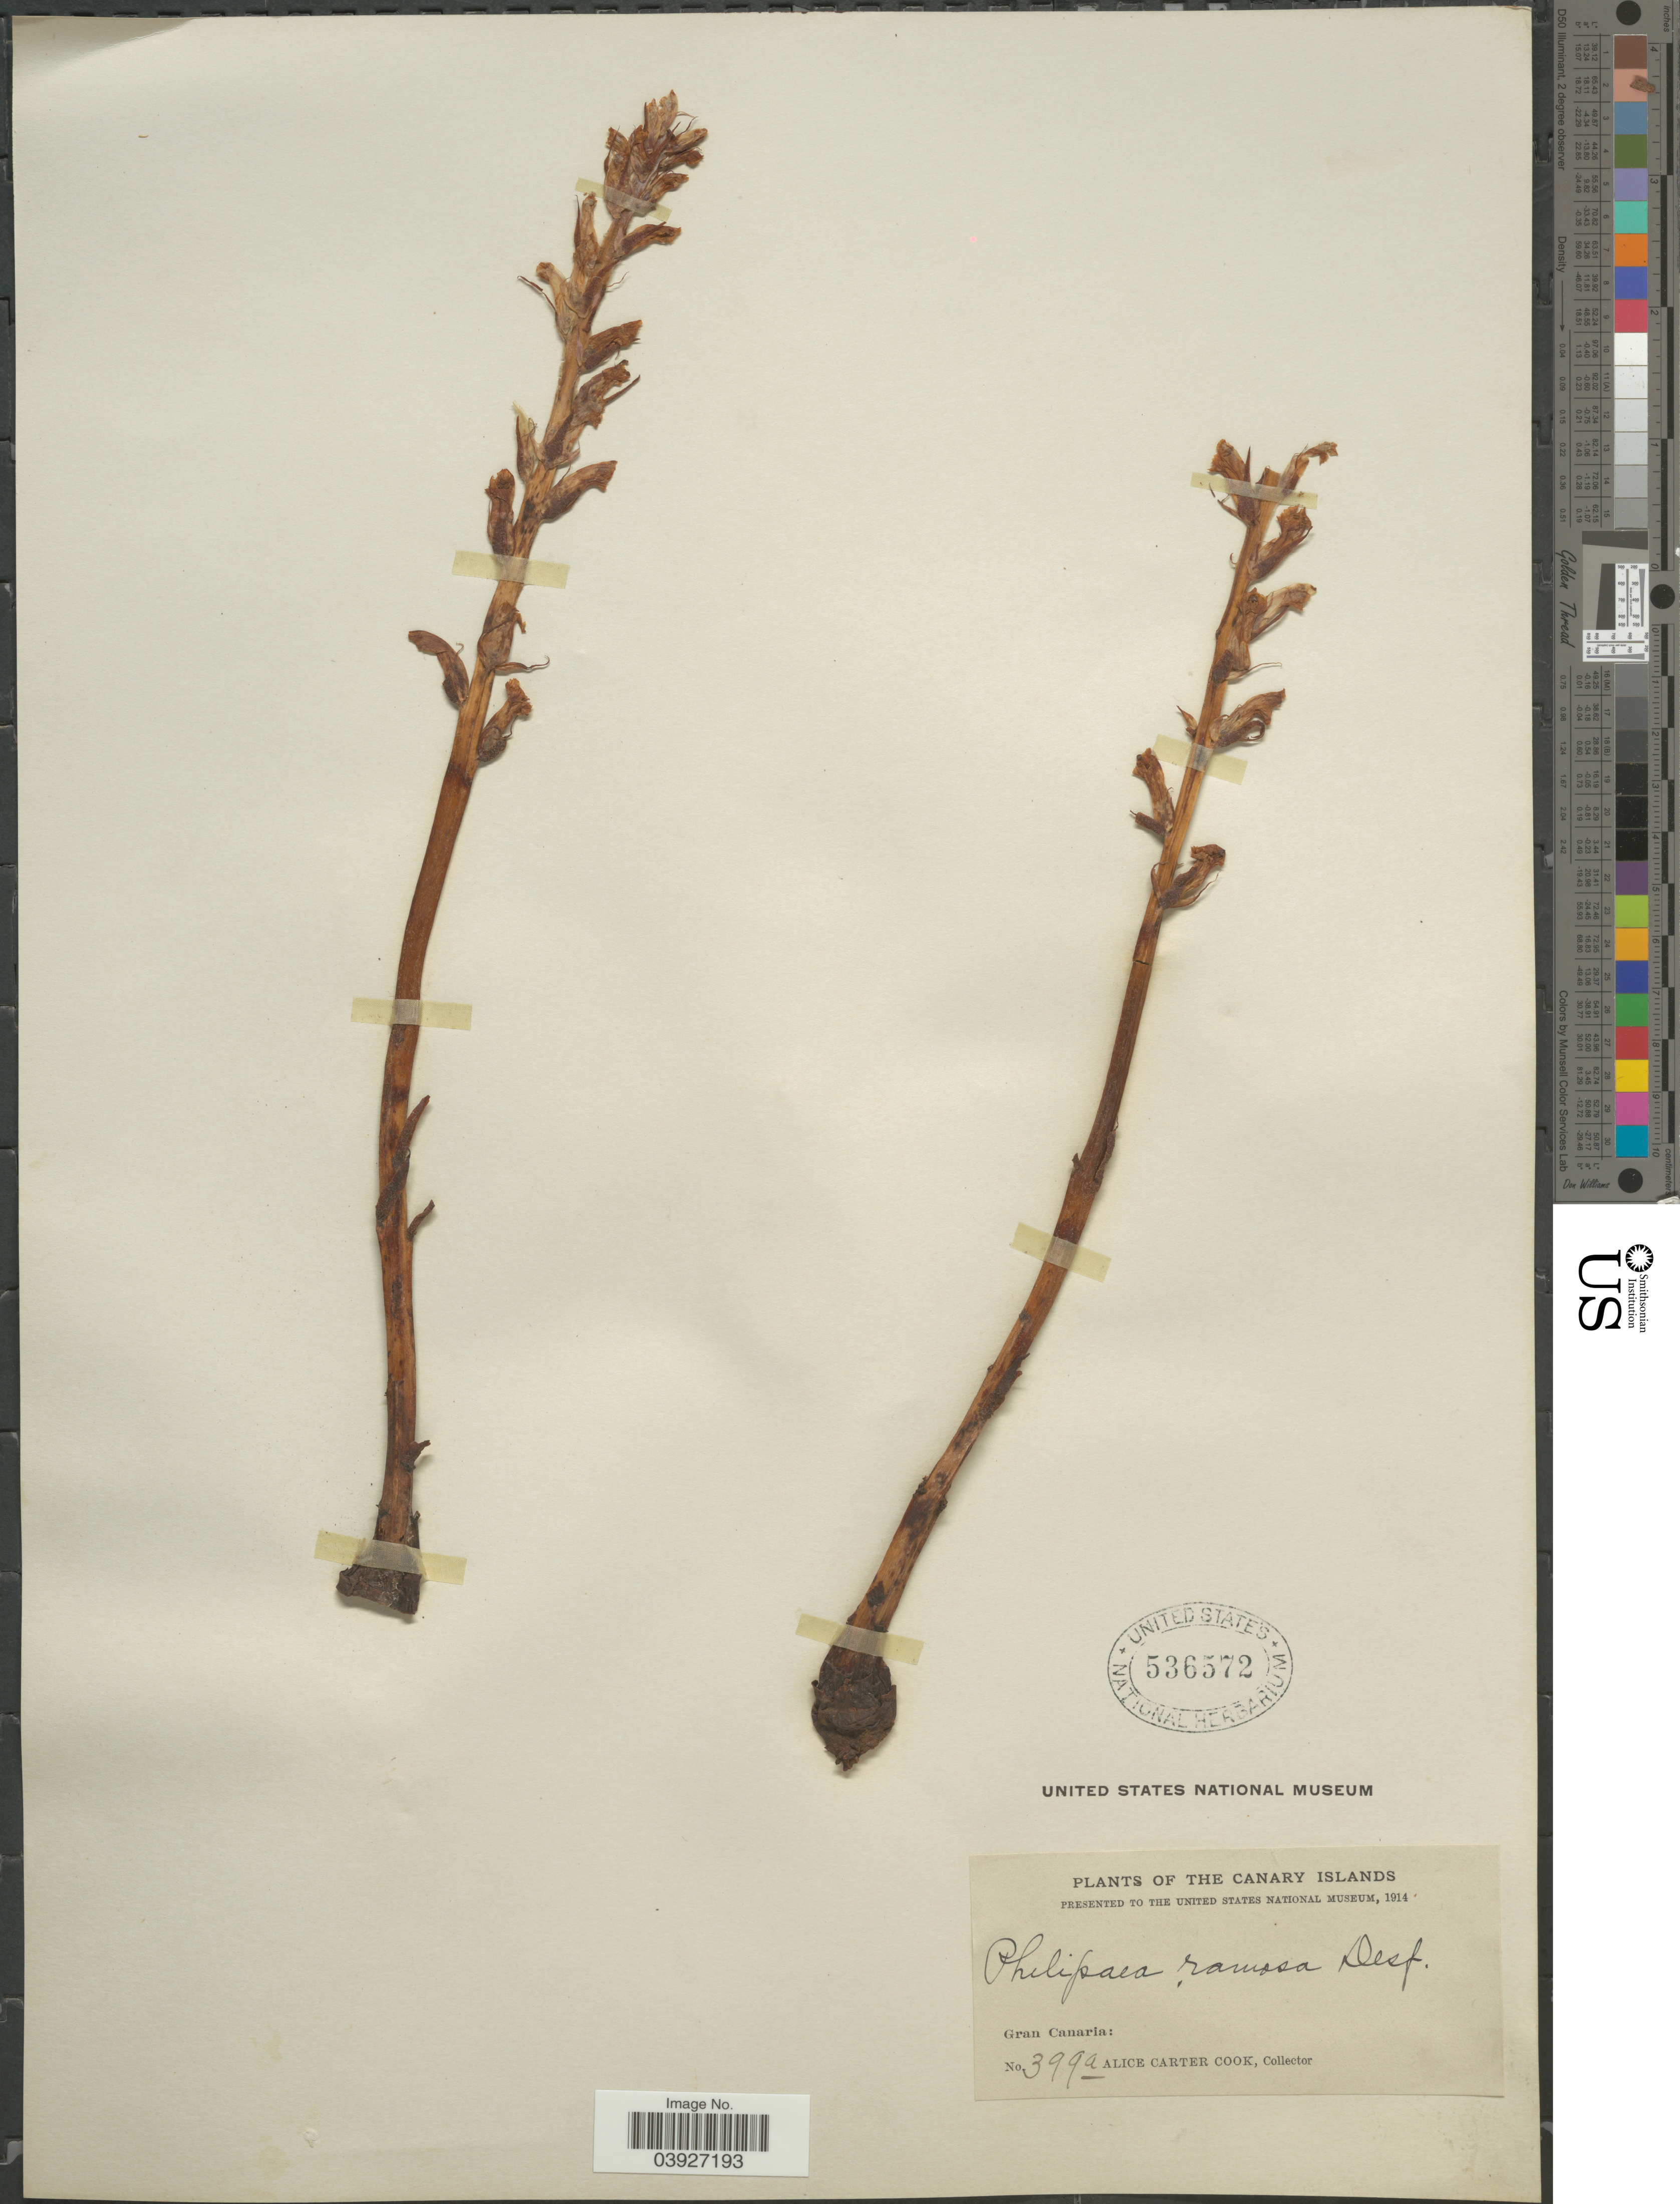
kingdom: Plantae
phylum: Tracheophyta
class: Magnoliopsida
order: Lamiales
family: Orobanchaceae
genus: Orobanche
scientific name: Orobanche ramosa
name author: L.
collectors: Alice C. Cook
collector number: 399a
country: Spain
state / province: Canarias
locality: The Canary Islands. Gran Canaria.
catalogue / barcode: US 536572